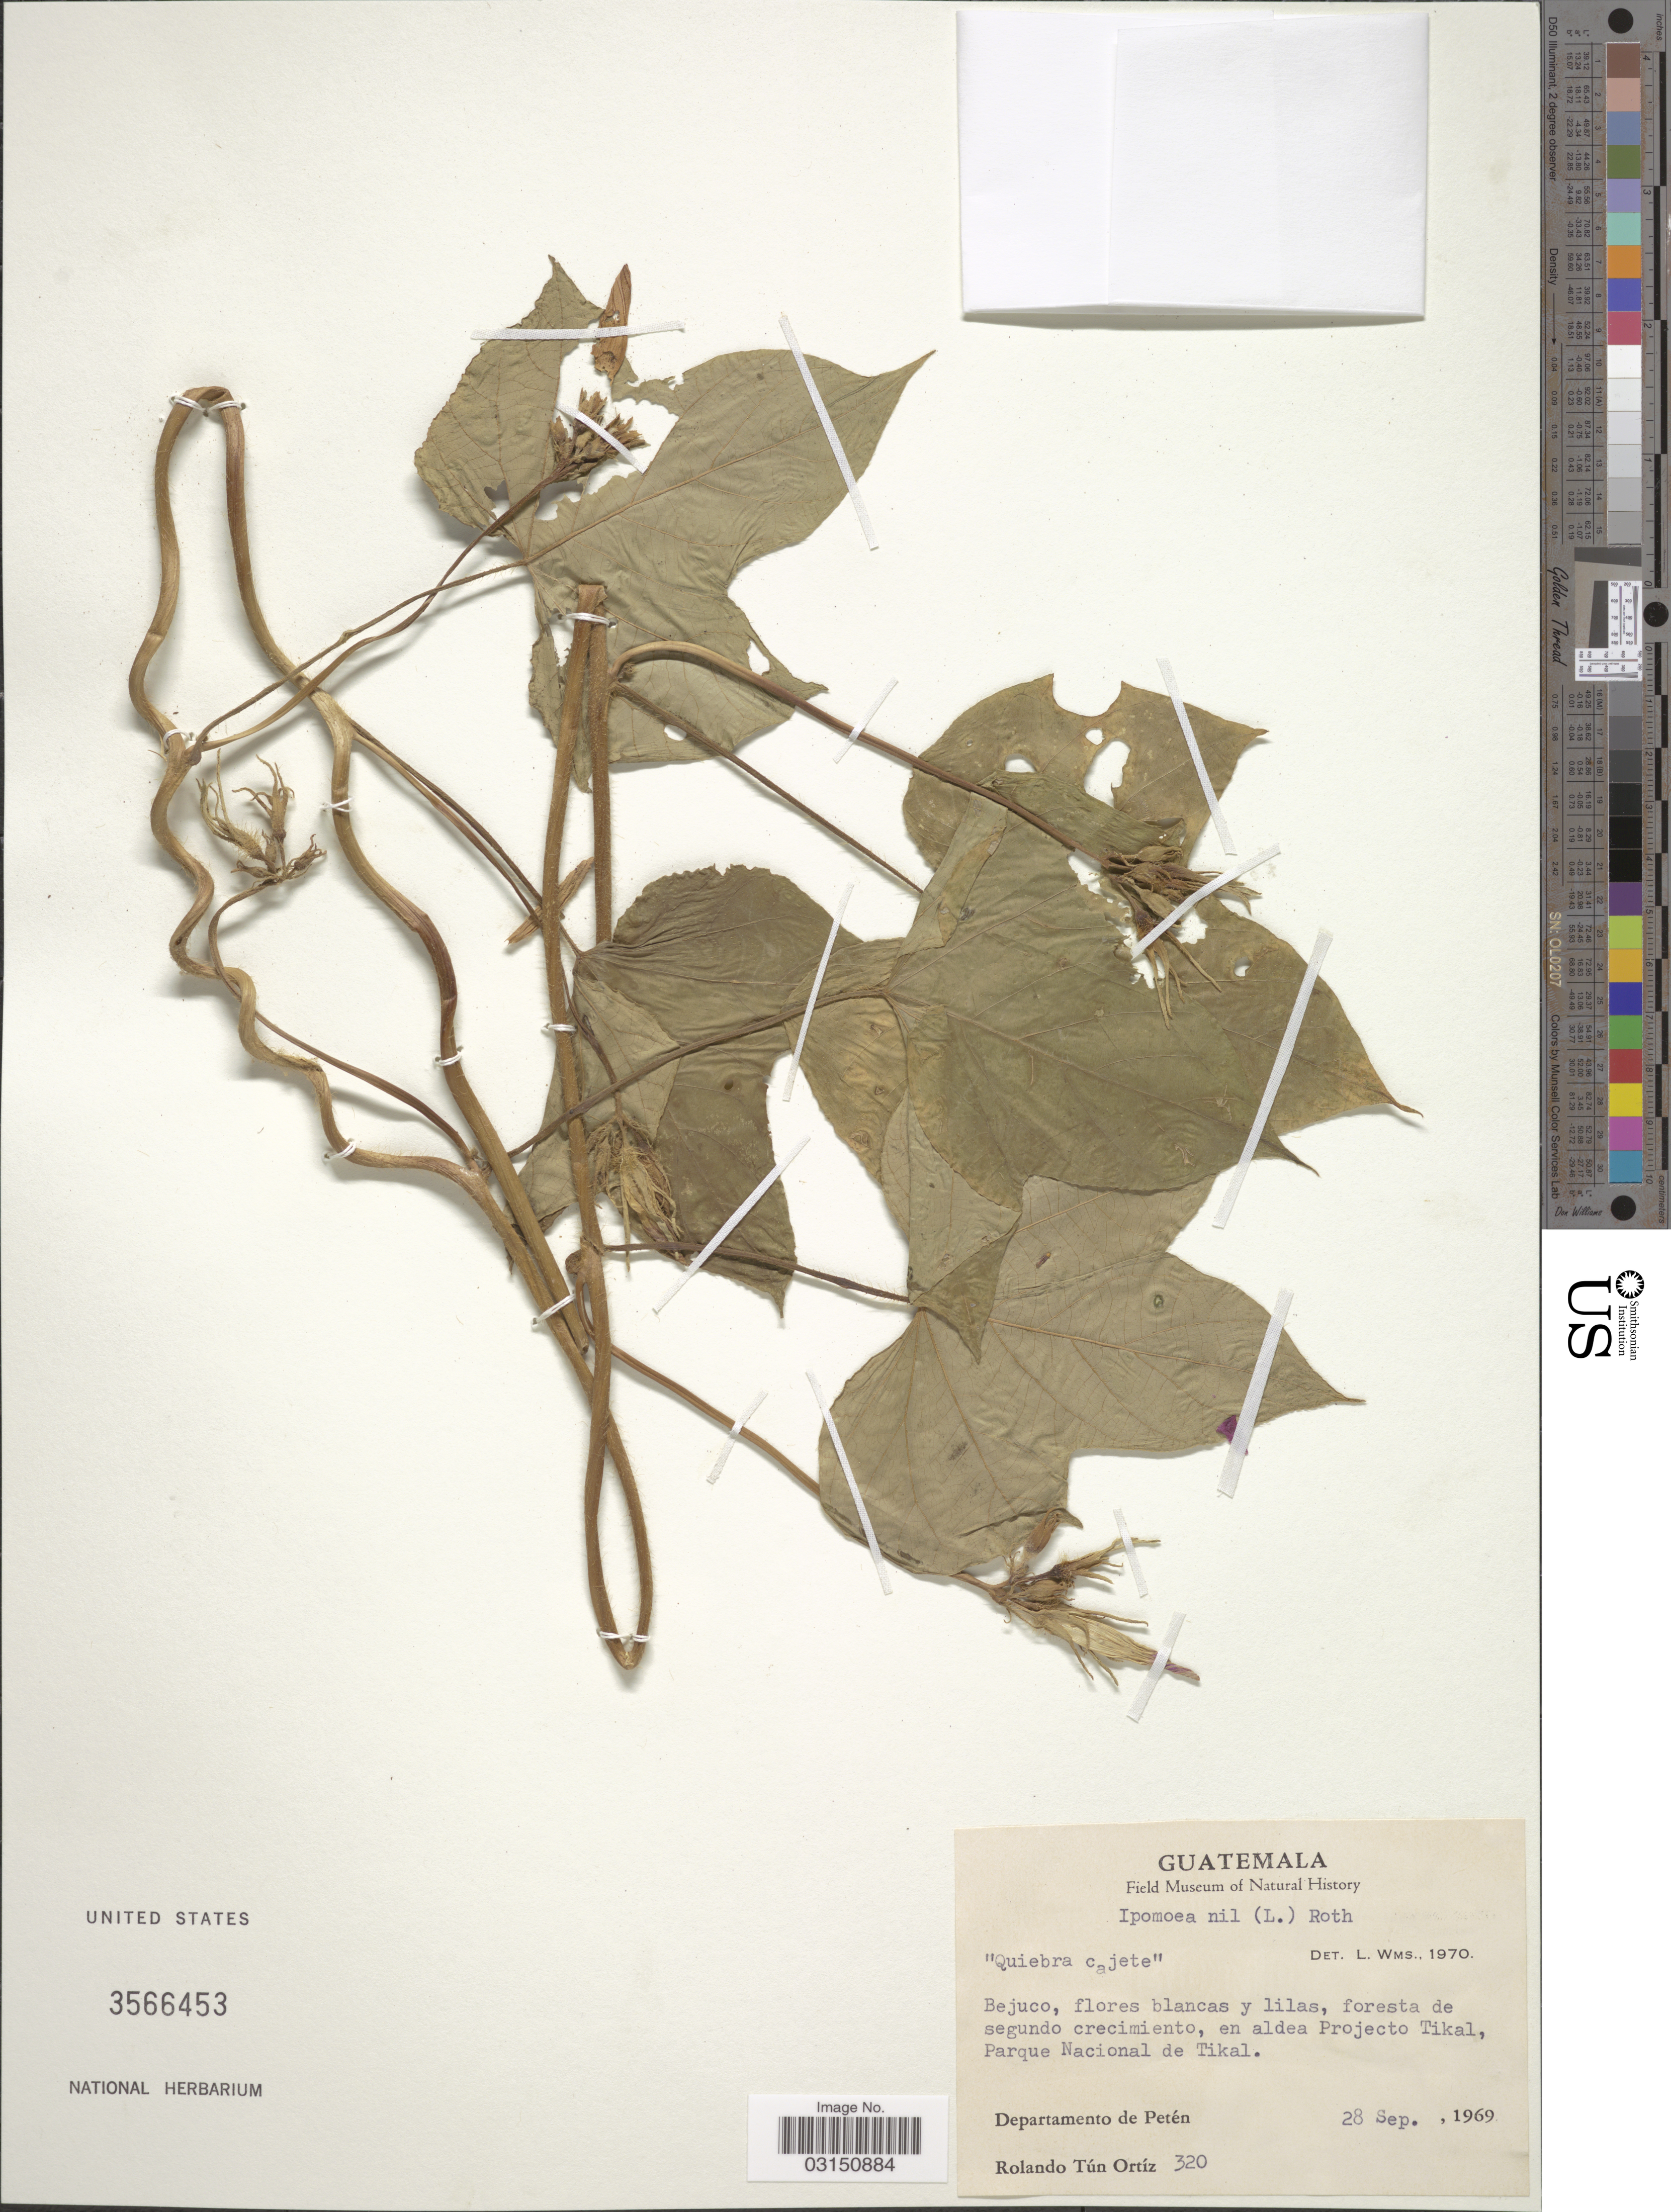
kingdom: Plantae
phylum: Tracheophyta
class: Magnoliopsida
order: Solanales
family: Convolvulaceae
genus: Ipomoea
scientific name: Ipomoea nil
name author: (L.) Roth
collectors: R. T. Ortíz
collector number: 320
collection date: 1969-09-28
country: Guatemala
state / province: El Petén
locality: En aldea Projecto Tikal, Parque Nacional de Tikal. Departamento de Petén.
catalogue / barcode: US 3566453